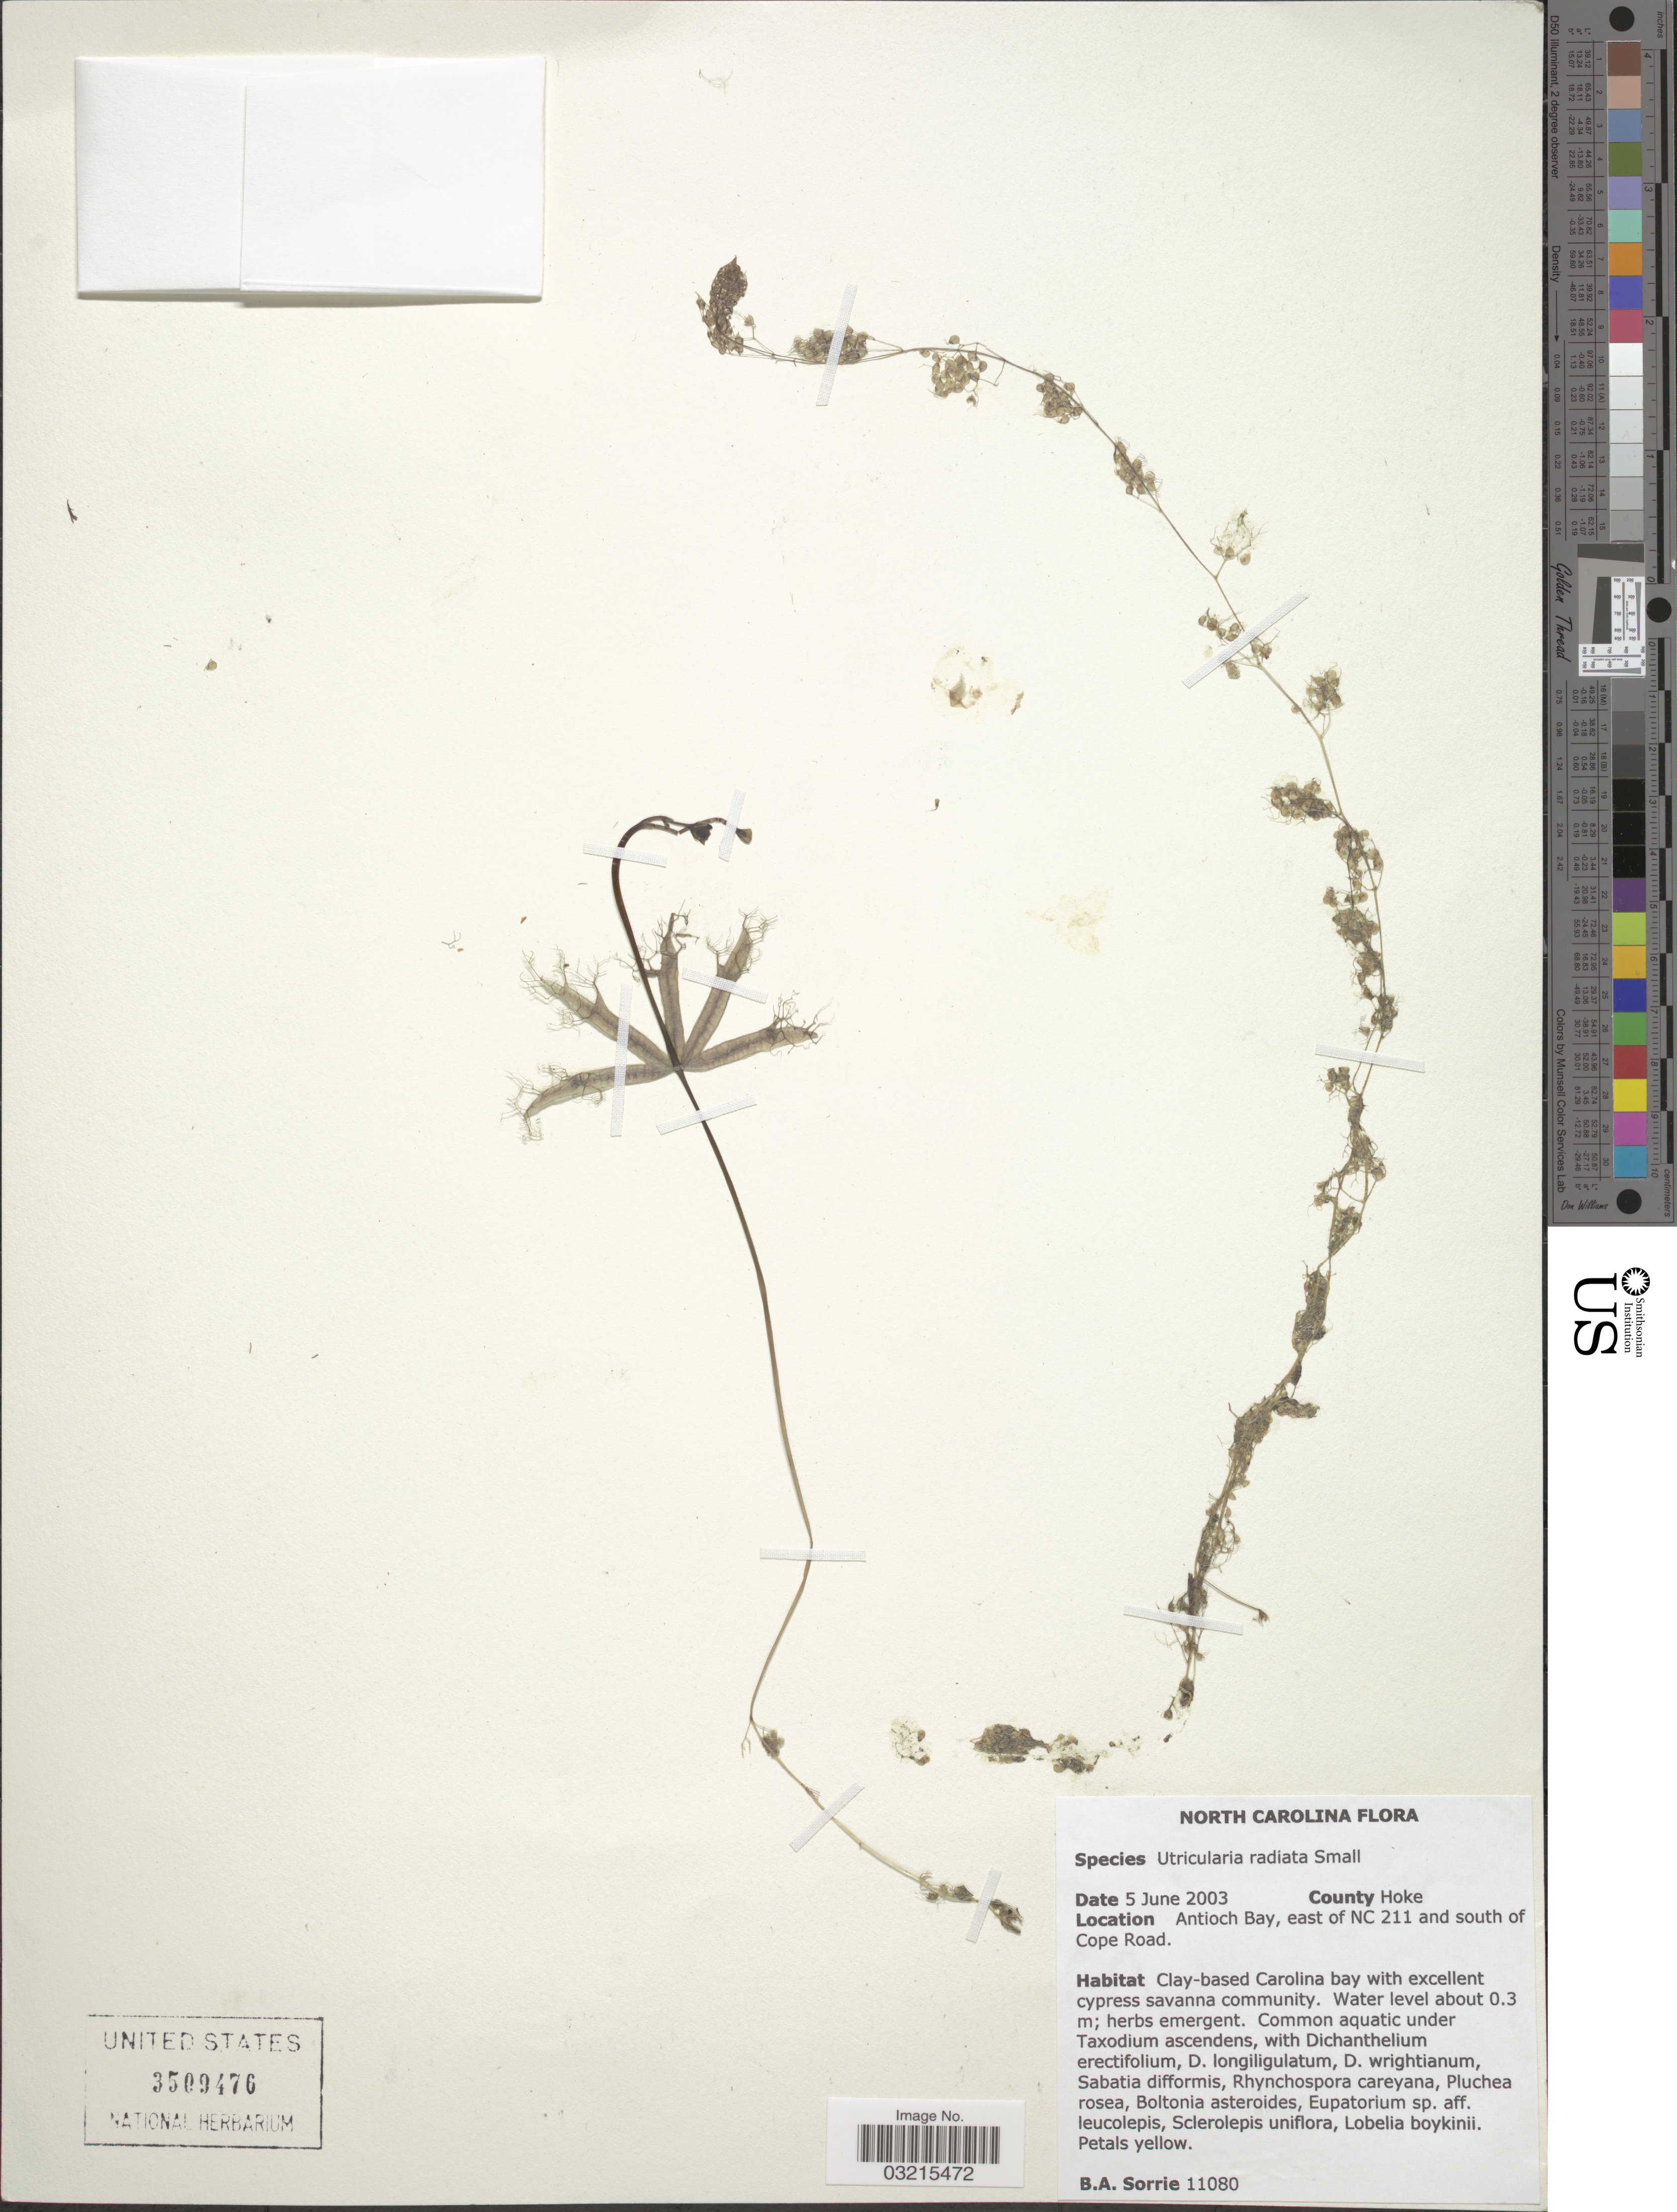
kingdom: Plantae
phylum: Tracheophyta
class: Magnoliopsida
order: Lamiales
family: Lentibulariaceae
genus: Utricularia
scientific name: Utricularia radiata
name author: Small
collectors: B. Sorrie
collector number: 11080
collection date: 2003-06-05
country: United States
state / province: North Carolina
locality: County Hoke. Antioch Bay, east of NC 211 and south of Cope Road.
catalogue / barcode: US 3509476